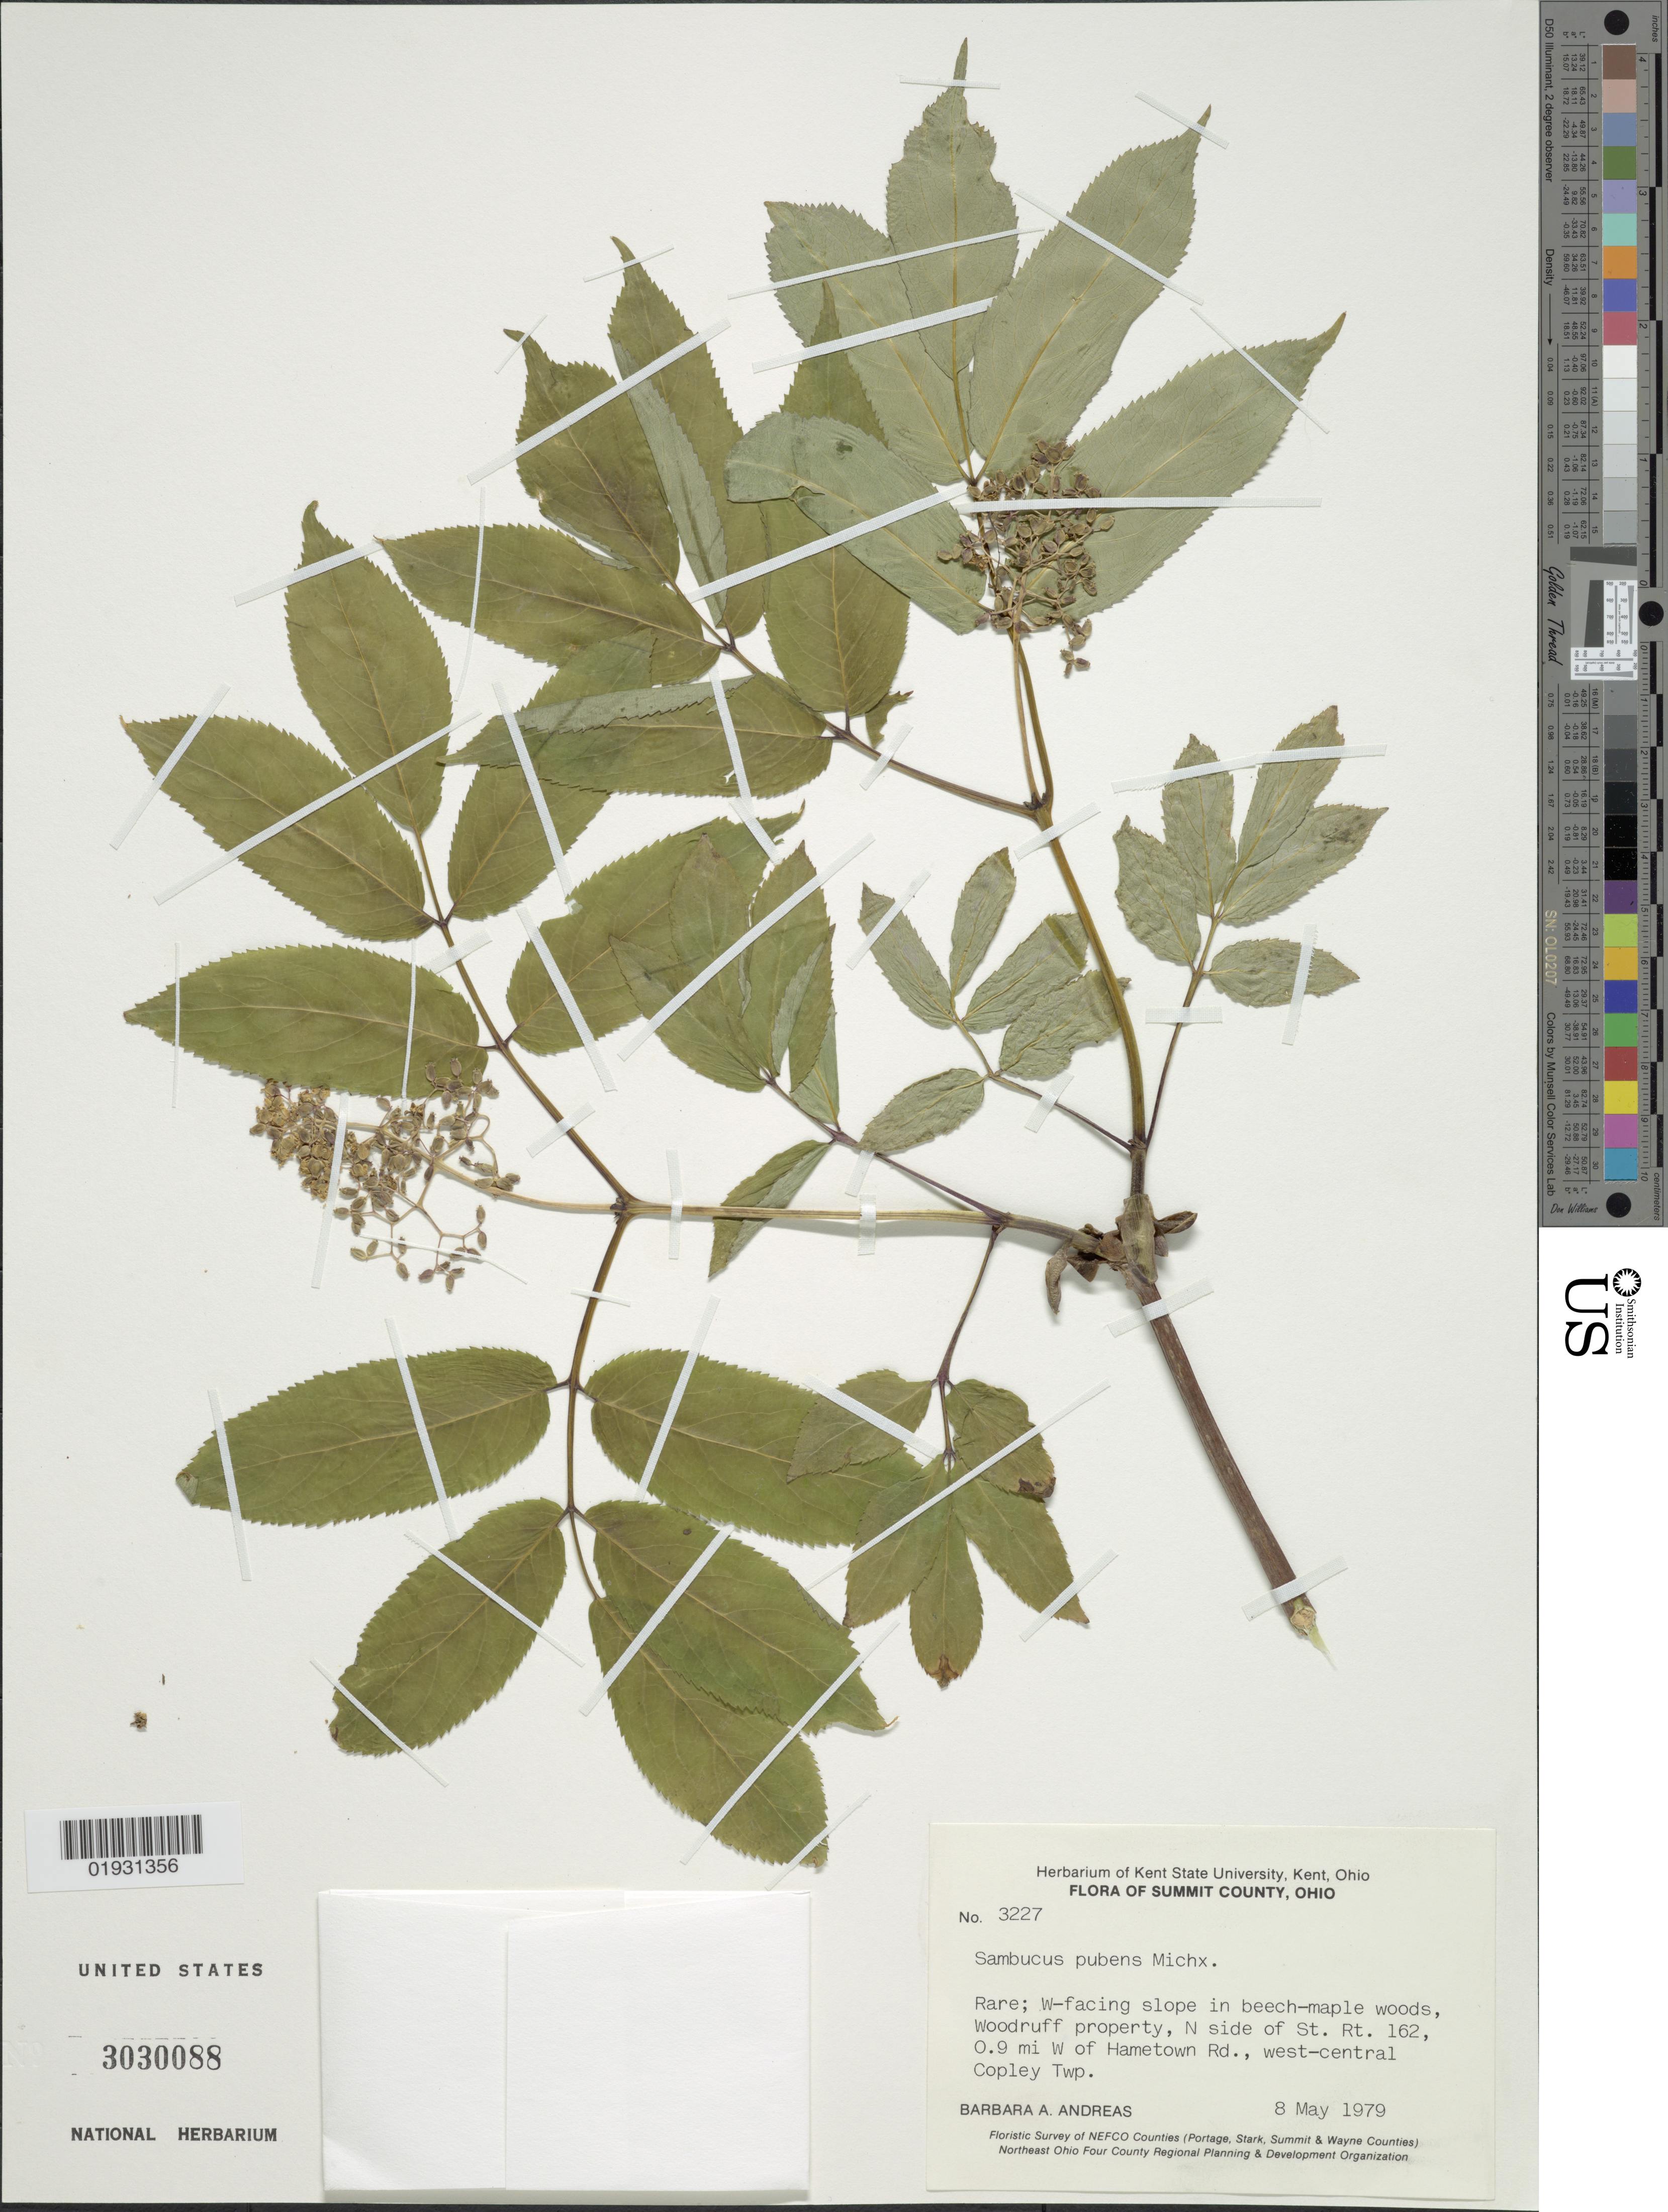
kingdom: Plantae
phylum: Tracheophyta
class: Magnoliopsida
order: Dipsacales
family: Viburnaceae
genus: Sambucus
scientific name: Sambucus racemosa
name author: L.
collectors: B. A. Andreas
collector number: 3227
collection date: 1979-05-08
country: United States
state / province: Ohio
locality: Summit County, Woodruff property, N side of St. Rt. 162, 0.9 mi W of Hametown Rd., west-central Copley Twp.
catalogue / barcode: US 3030088